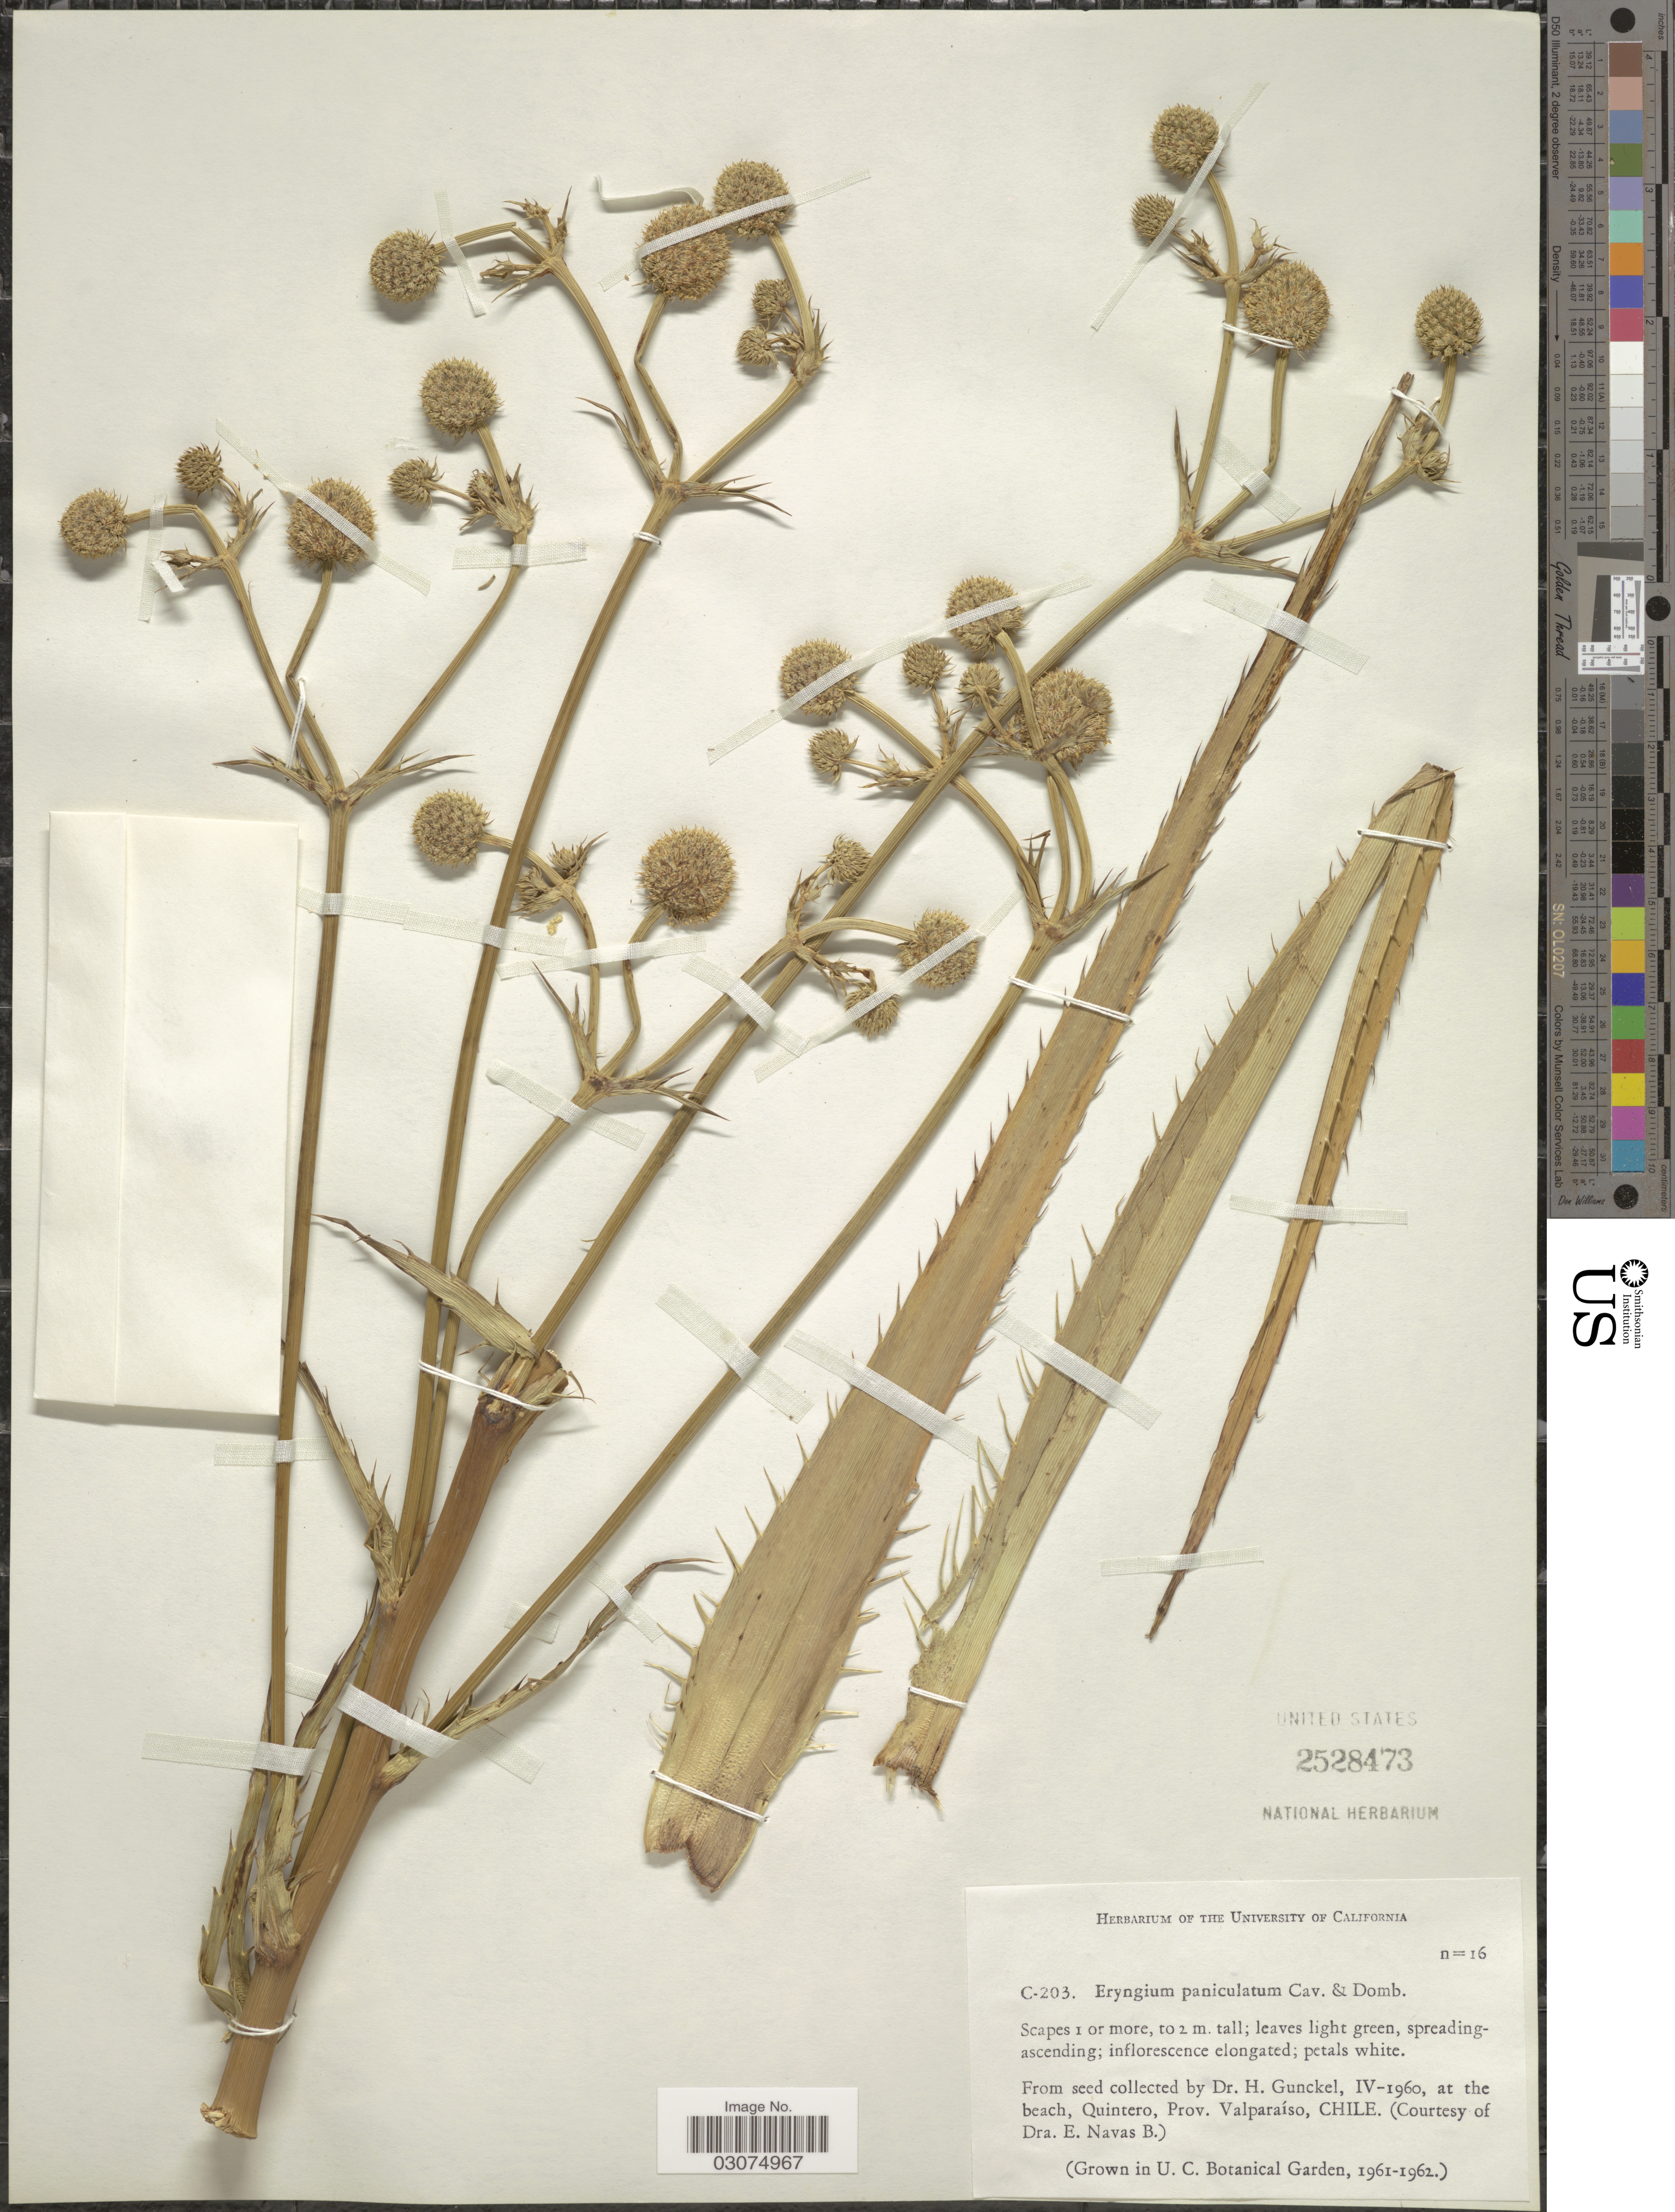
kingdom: Plantae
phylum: Tracheophyta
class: Magnoliopsida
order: Apiales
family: Apiaceae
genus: Eryngium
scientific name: Eryngium paniculatum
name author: Dombey ex Cav. & F. Delaroche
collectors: ex herb. Univ. of California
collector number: C-203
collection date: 1961/1962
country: United States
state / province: California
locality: U. C. Botanical Garden.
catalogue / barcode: US 2528473